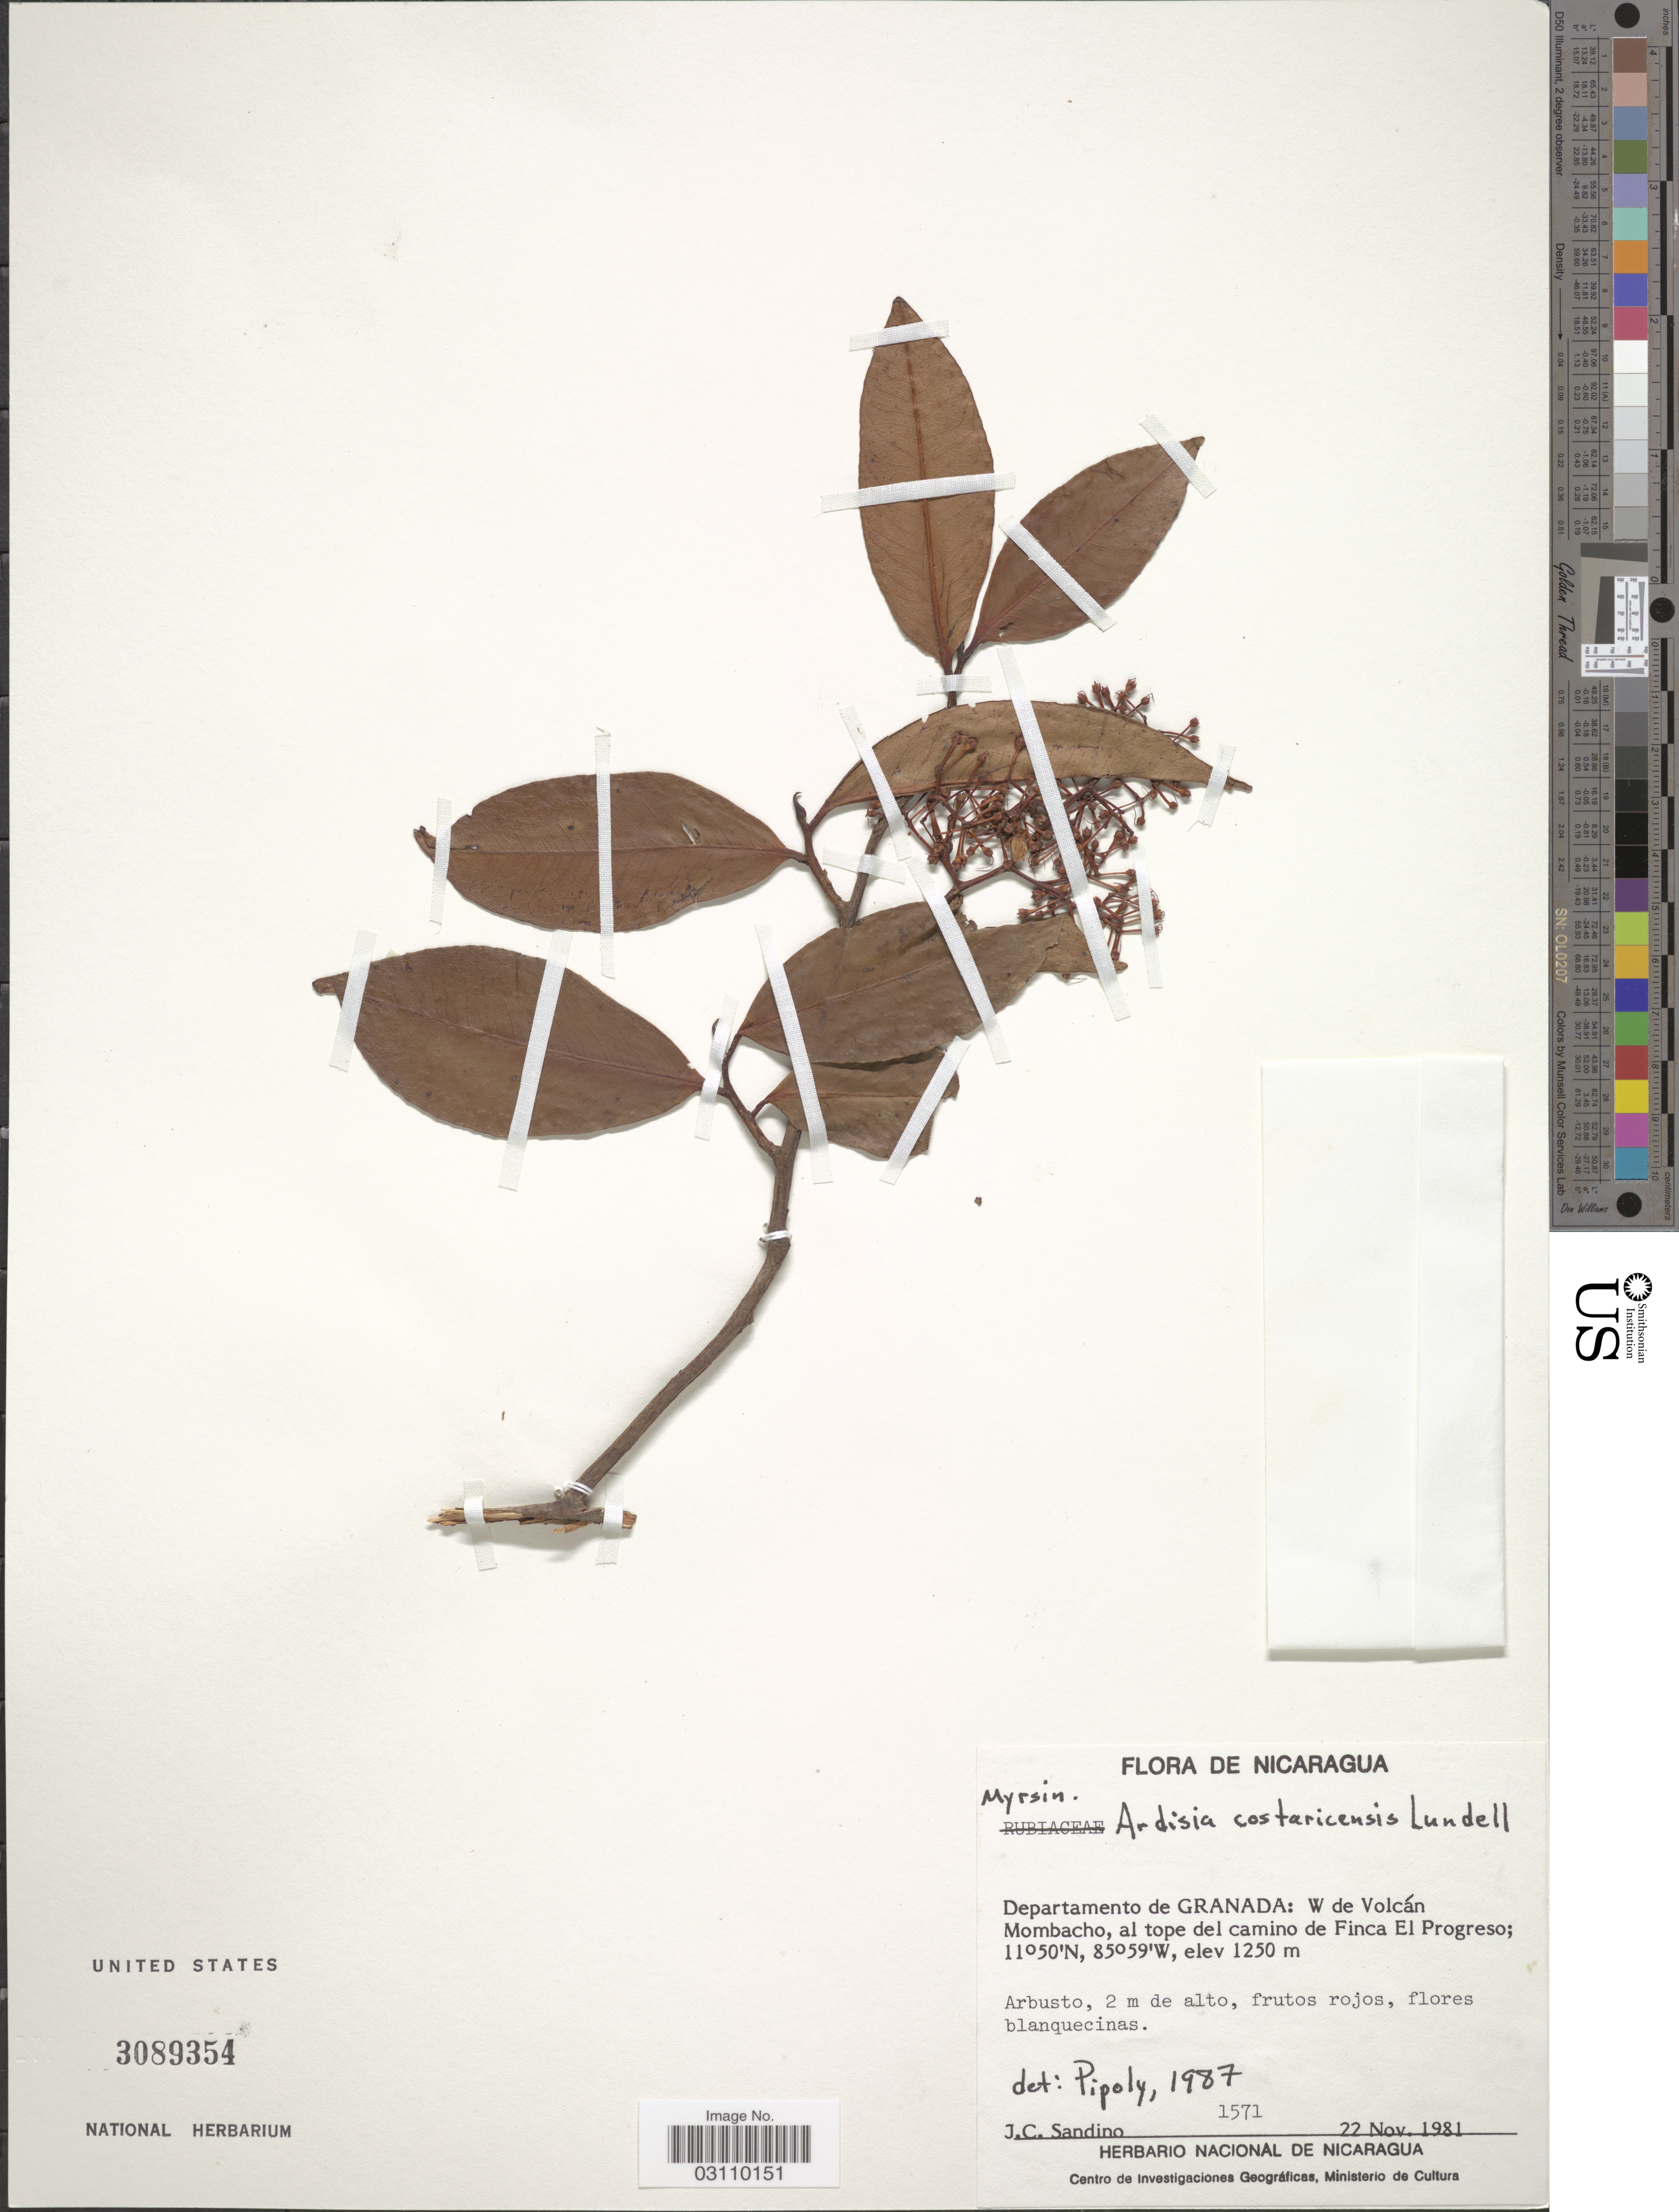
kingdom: Plantae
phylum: Tracheophyta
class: Magnoliopsida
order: Ericales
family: Primulaceae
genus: Ardisia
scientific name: Ardisia costaricensis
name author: Lundell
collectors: J. Sandino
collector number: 1571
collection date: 1981-11-22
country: Nicaragua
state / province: Granada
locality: Departamento de Granada: W de Volcán Mombacho, al tope del camino de Finca El Progreso.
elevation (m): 1250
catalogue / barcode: US 3089354